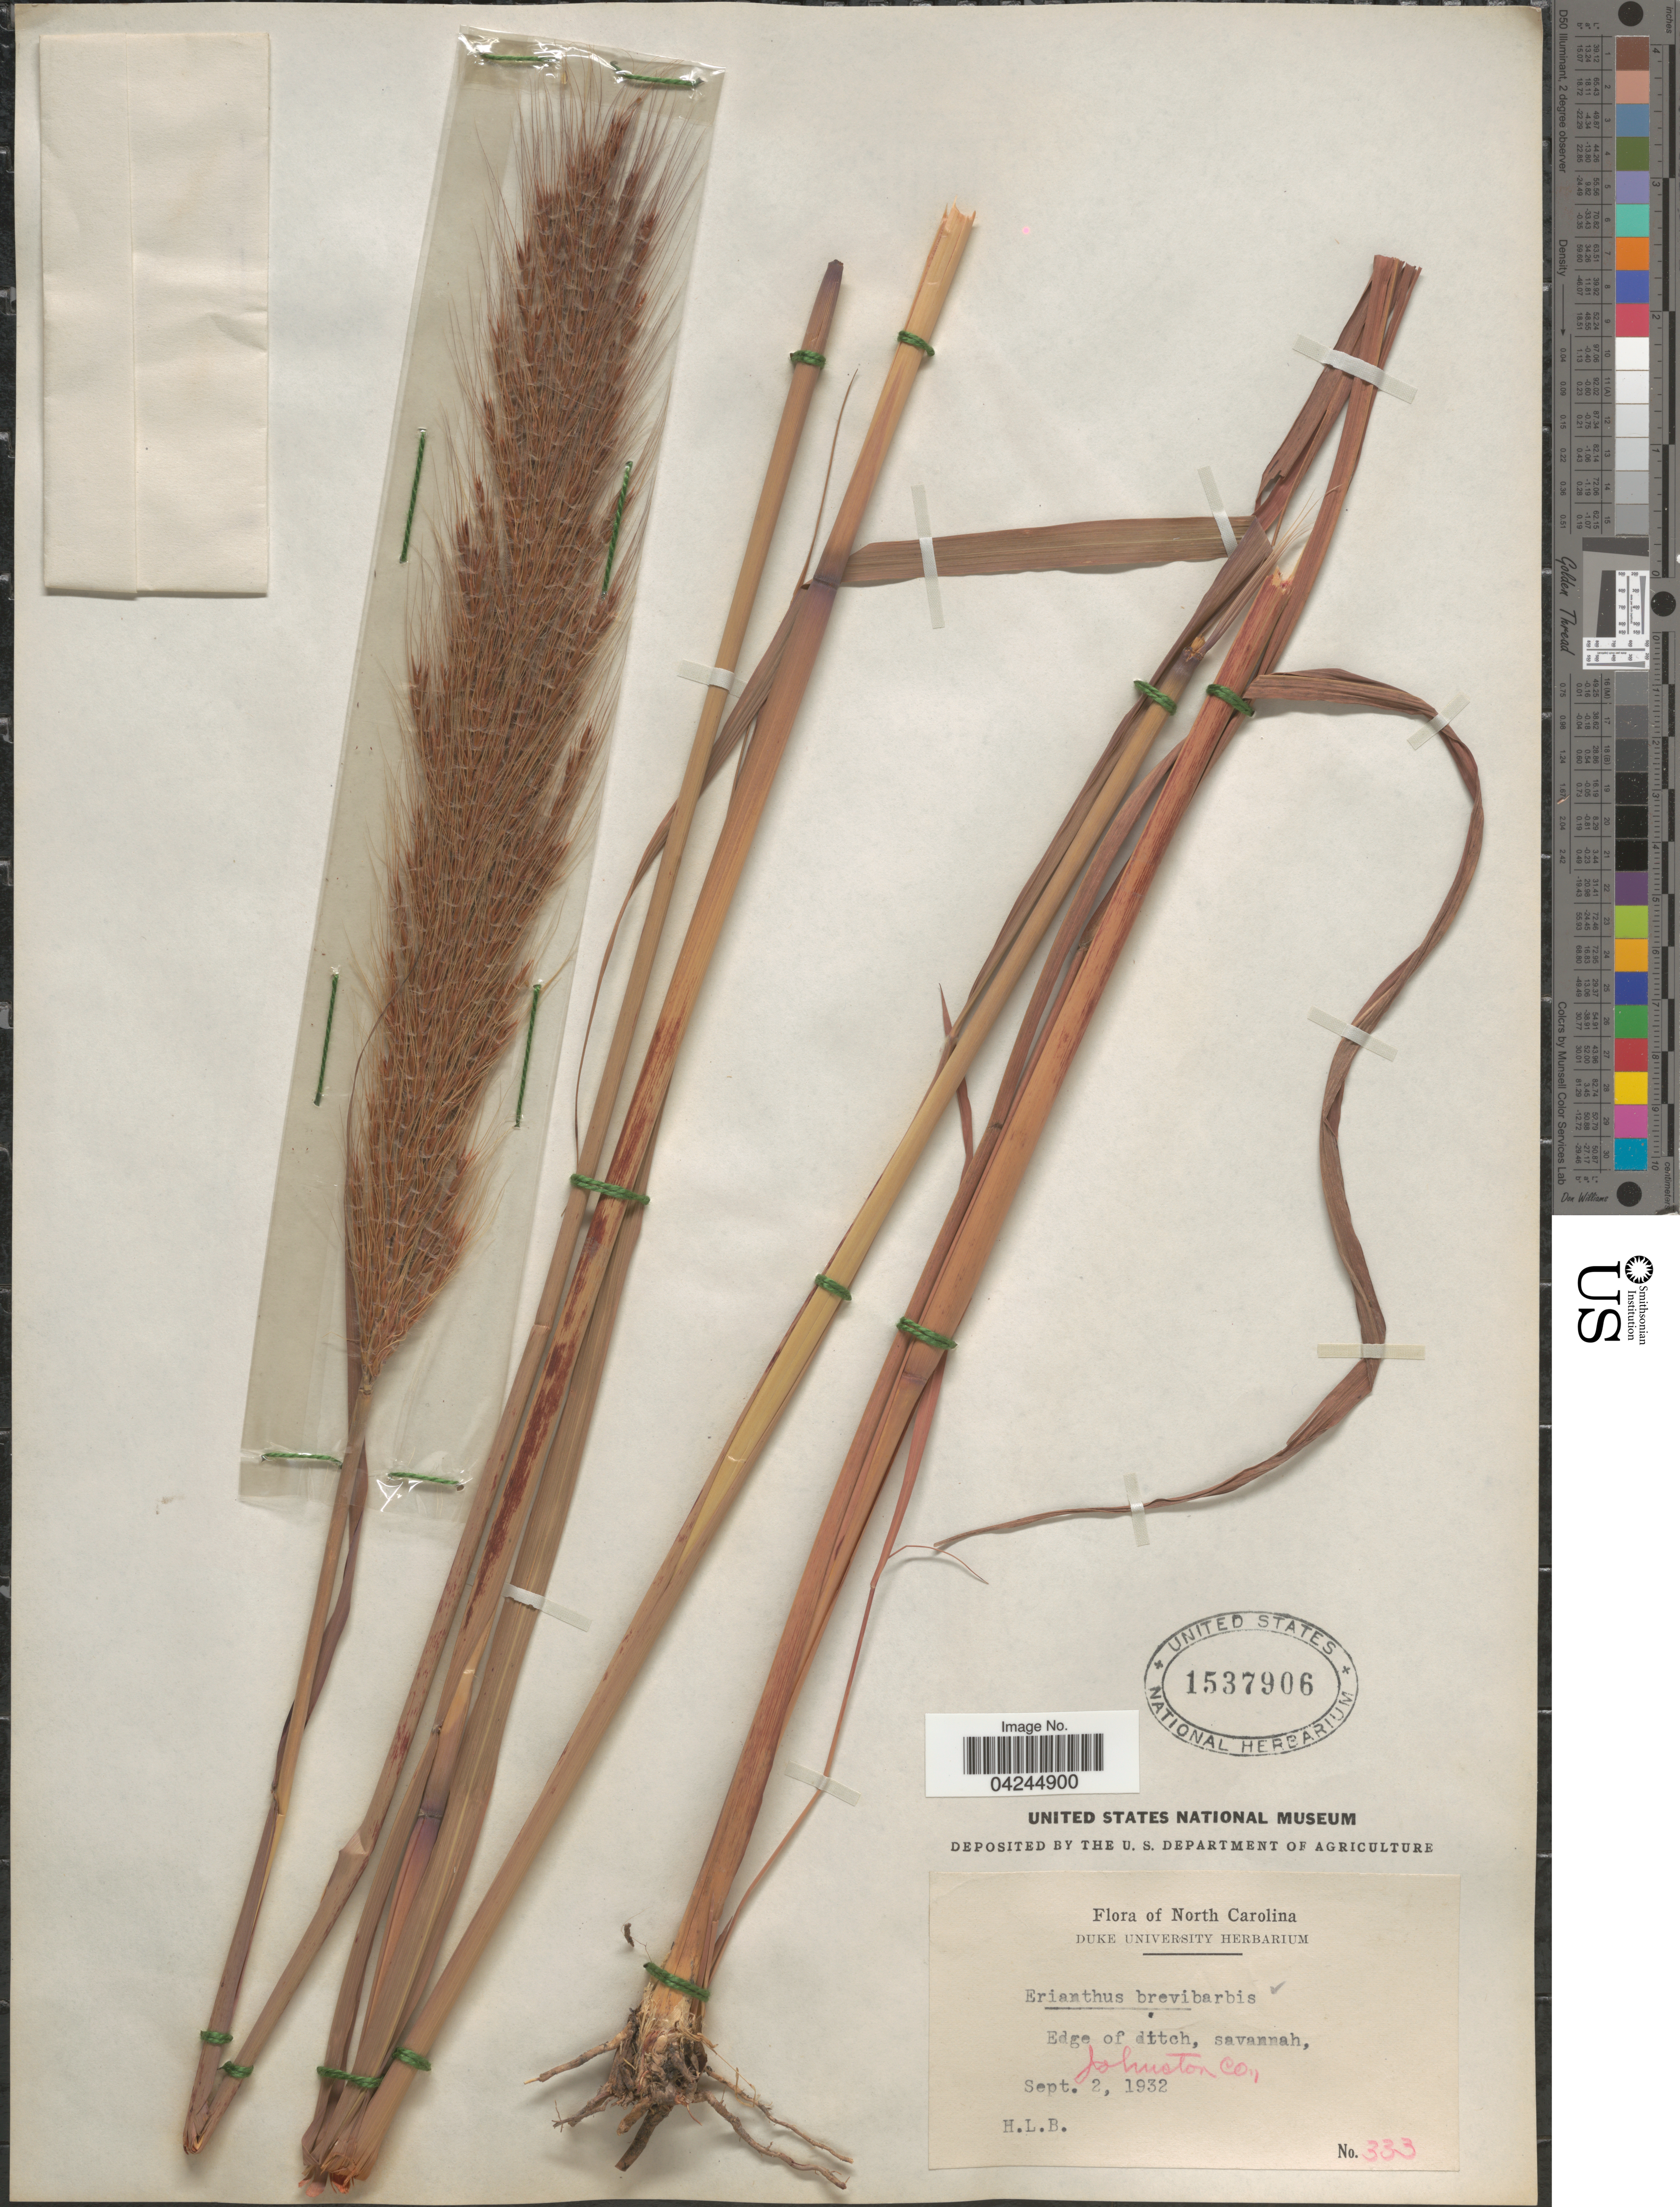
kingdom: Plantae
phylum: Tracheophyta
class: Liliopsida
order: Poales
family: Poaceae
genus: Erianthus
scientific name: Erianthus brevibarbis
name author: Michx.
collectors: H. L. B.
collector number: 333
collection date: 1932-09-02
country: United States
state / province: North Carolina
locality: Edge of ditch, savannah, Johnston Co.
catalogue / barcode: US 1537906